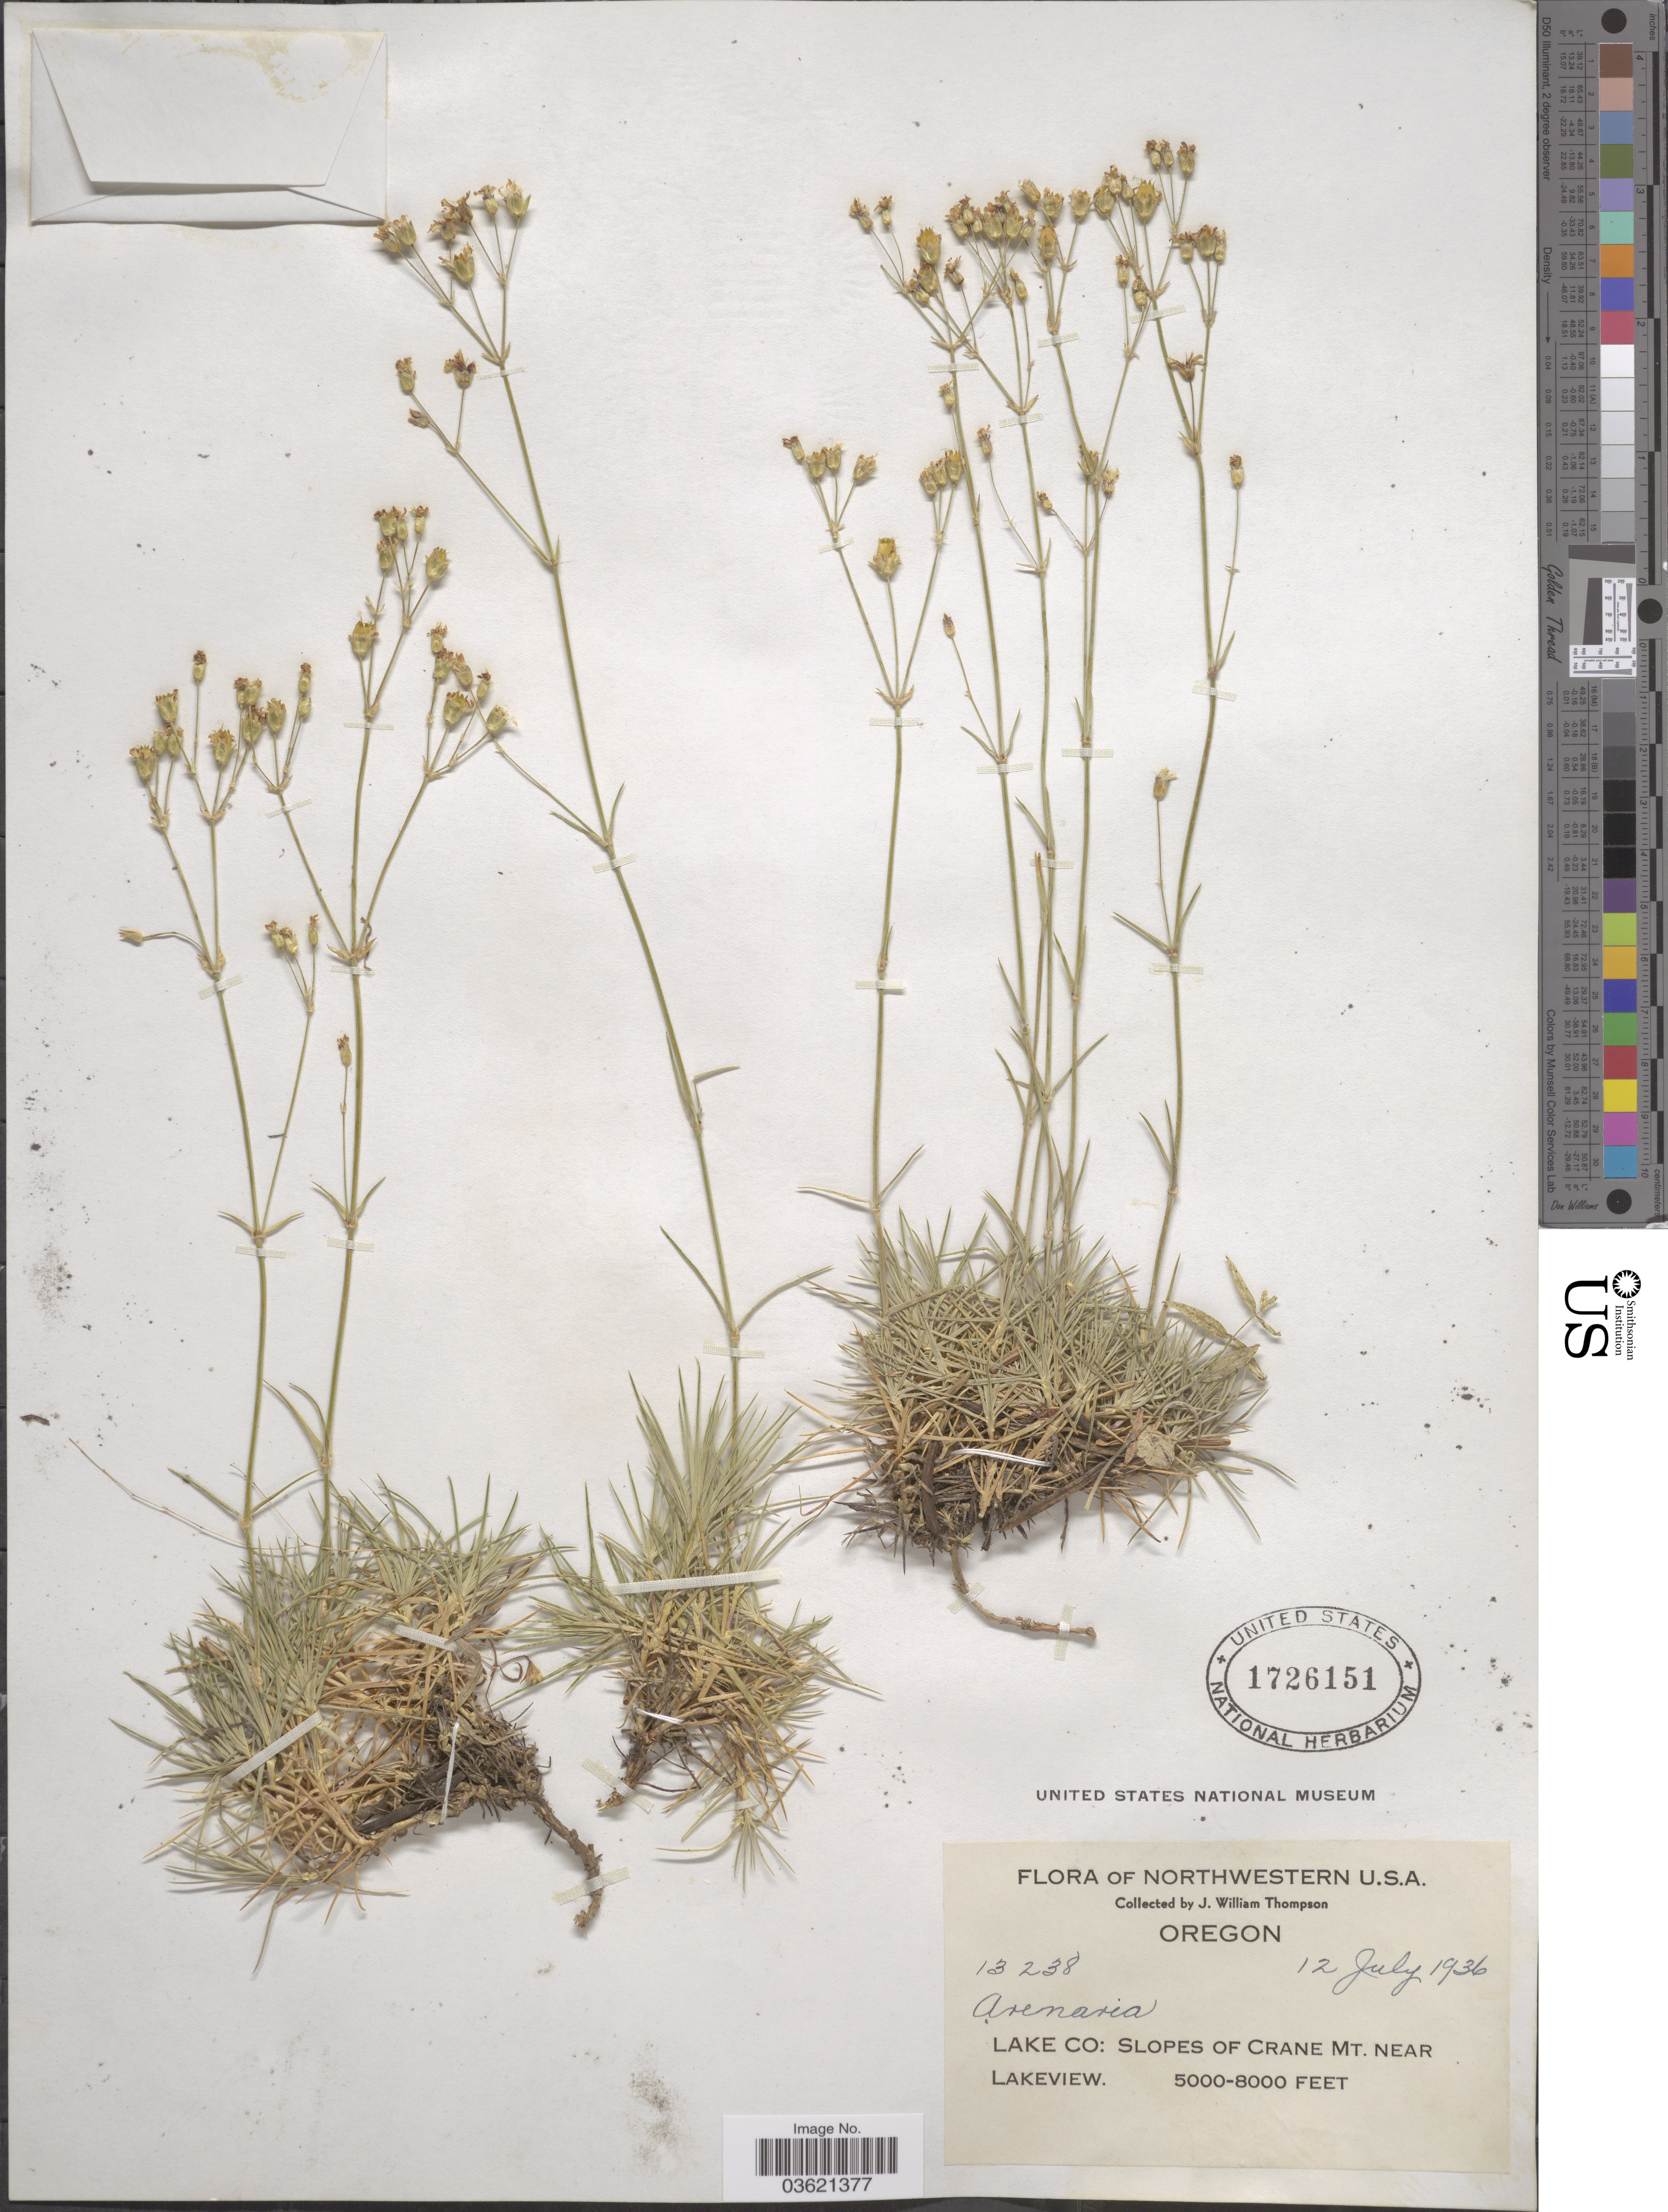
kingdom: Plantae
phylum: Tracheophyta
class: Magnoliopsida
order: Caryophyllales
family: Caryophyllaceae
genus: Arenaria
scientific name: Arenaria sp.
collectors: J. W. Thompson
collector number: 13238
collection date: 1936-07-12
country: United States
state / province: Oregon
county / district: Lake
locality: Northwestern U.S.A. Lake Co: Slopes of Crane Mt. near Lakeview.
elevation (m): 1524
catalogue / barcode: US 1726151